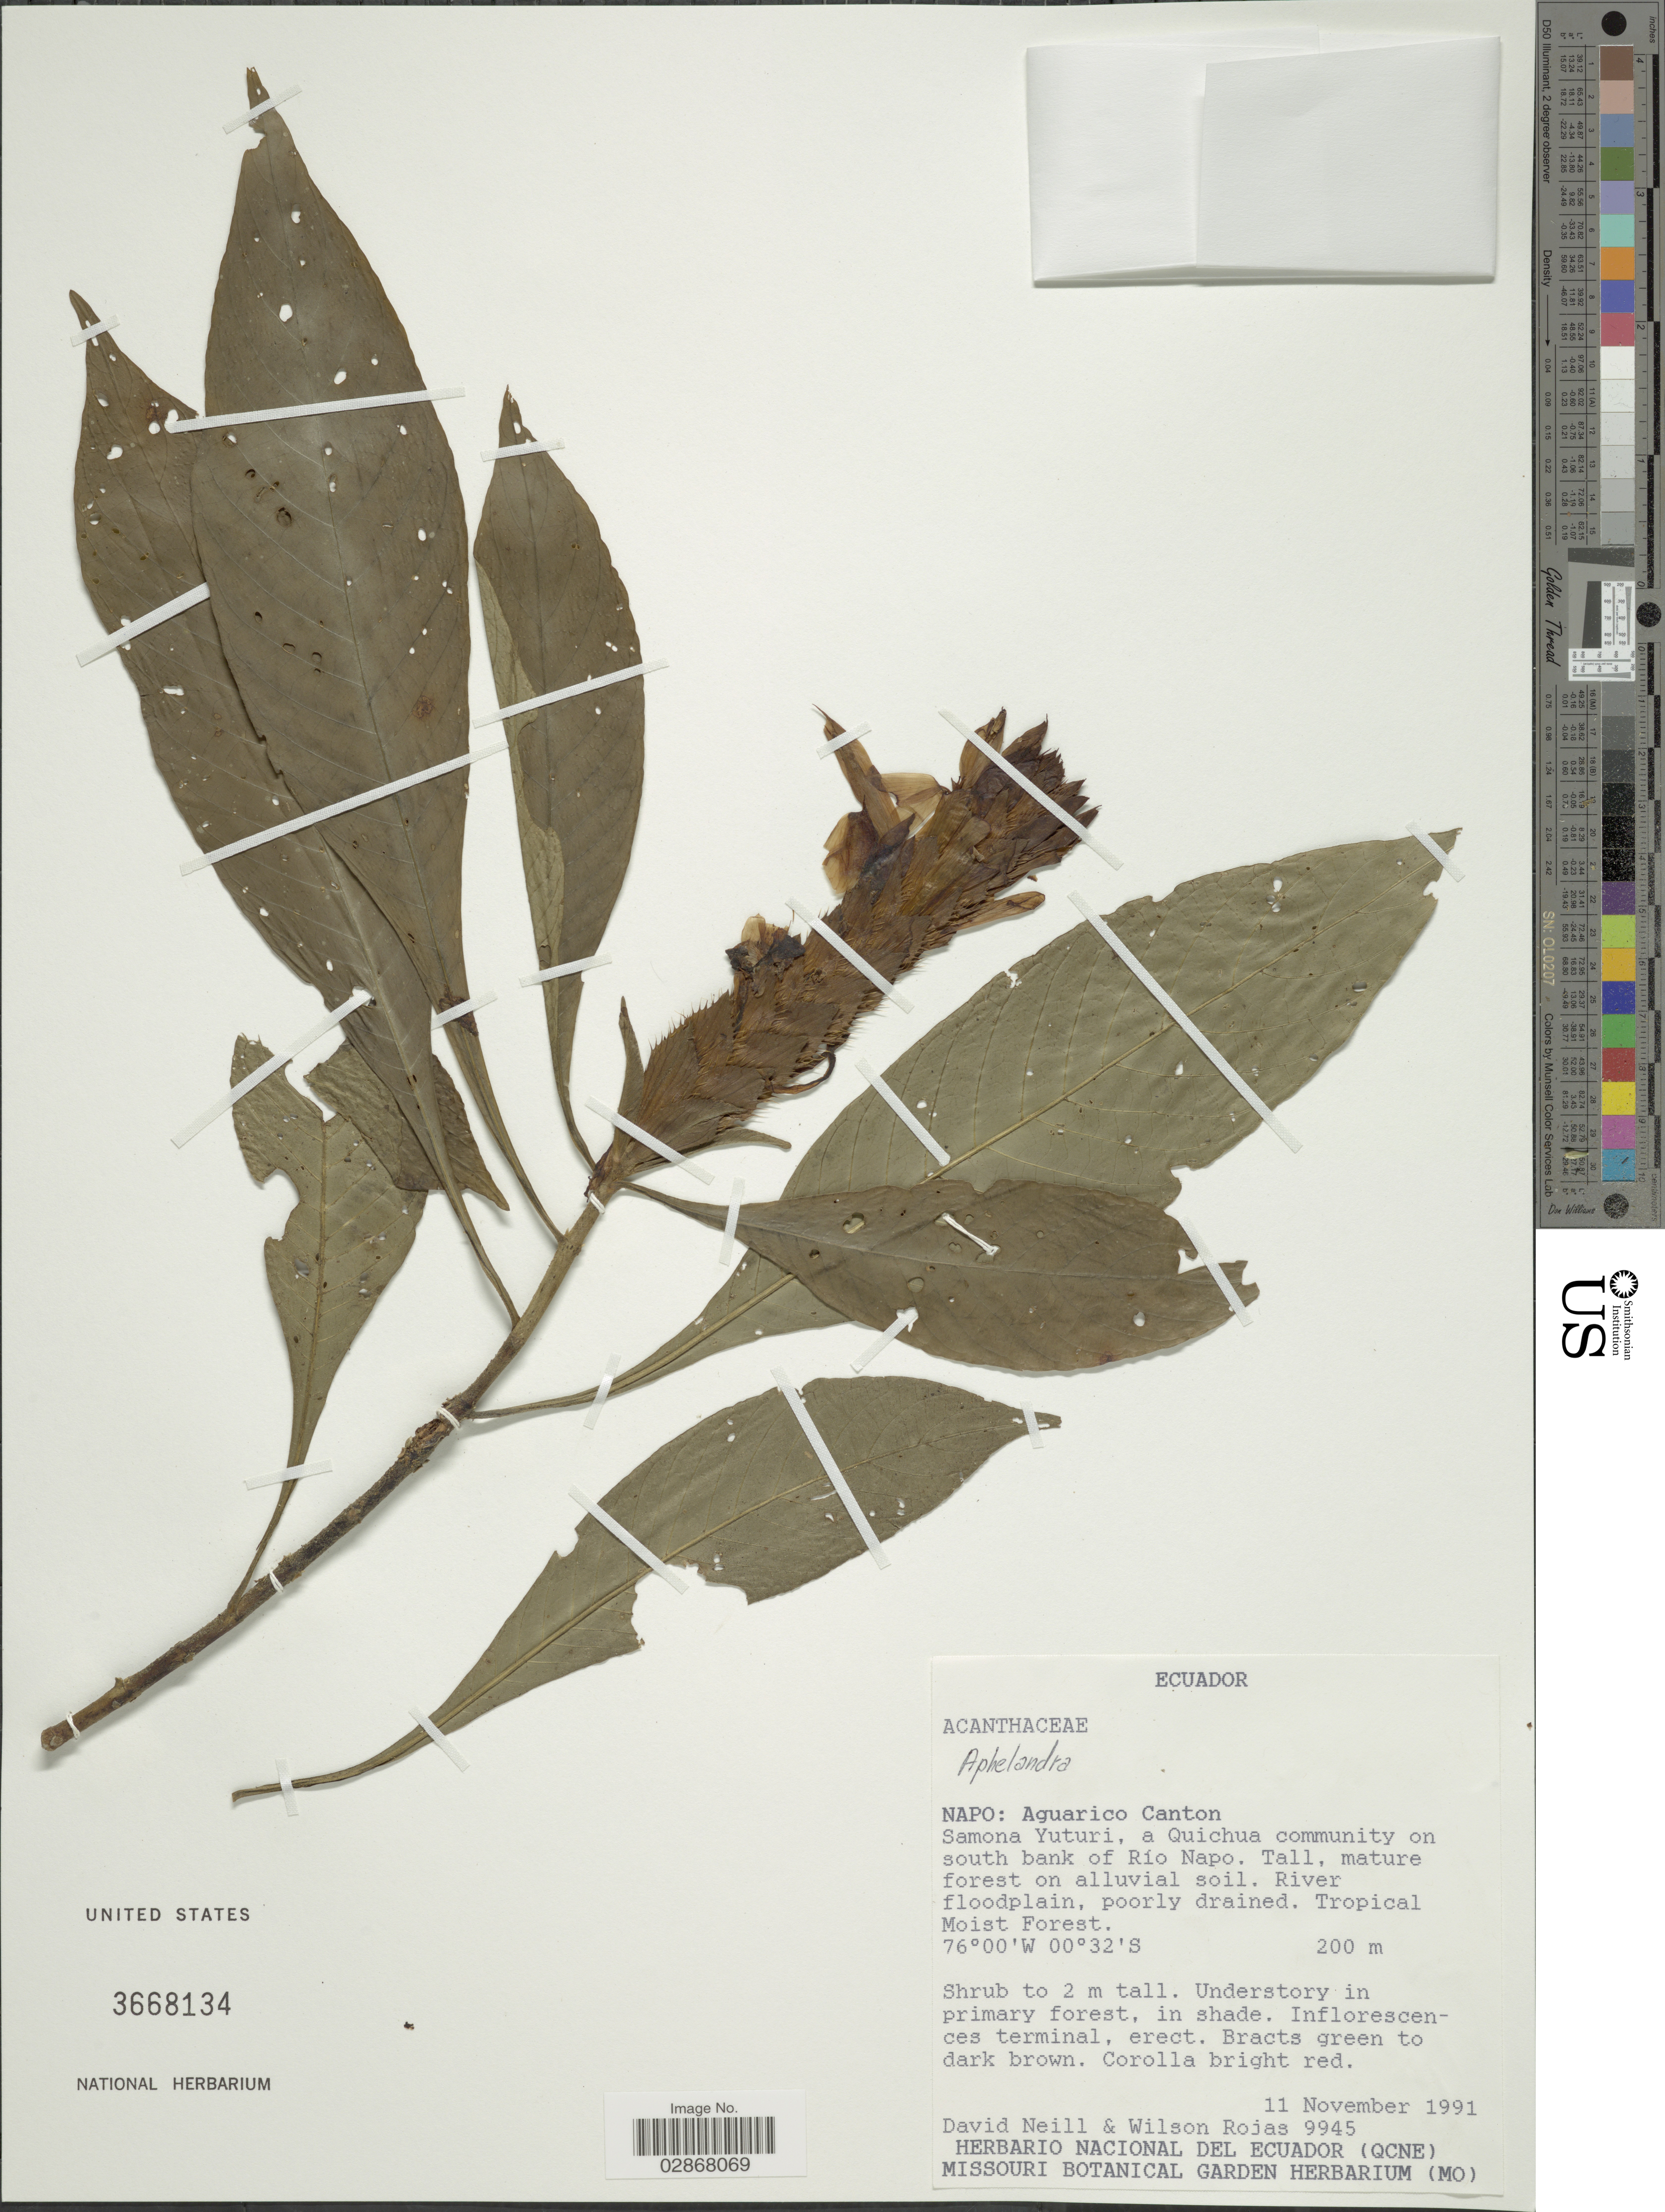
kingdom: Plantae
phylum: Tracheophyta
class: Magnoliopsida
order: Lamiales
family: Acanthaceae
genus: Aphelandra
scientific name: Aphelandra sp.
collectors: D. Neill & W. Rojas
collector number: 9945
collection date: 1991-11-11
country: Ecuador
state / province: Napo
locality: Aguarico Canton. Samona Yuturi, a Quichua community on south bank of Río Napo.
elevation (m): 200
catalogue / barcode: US 3668134